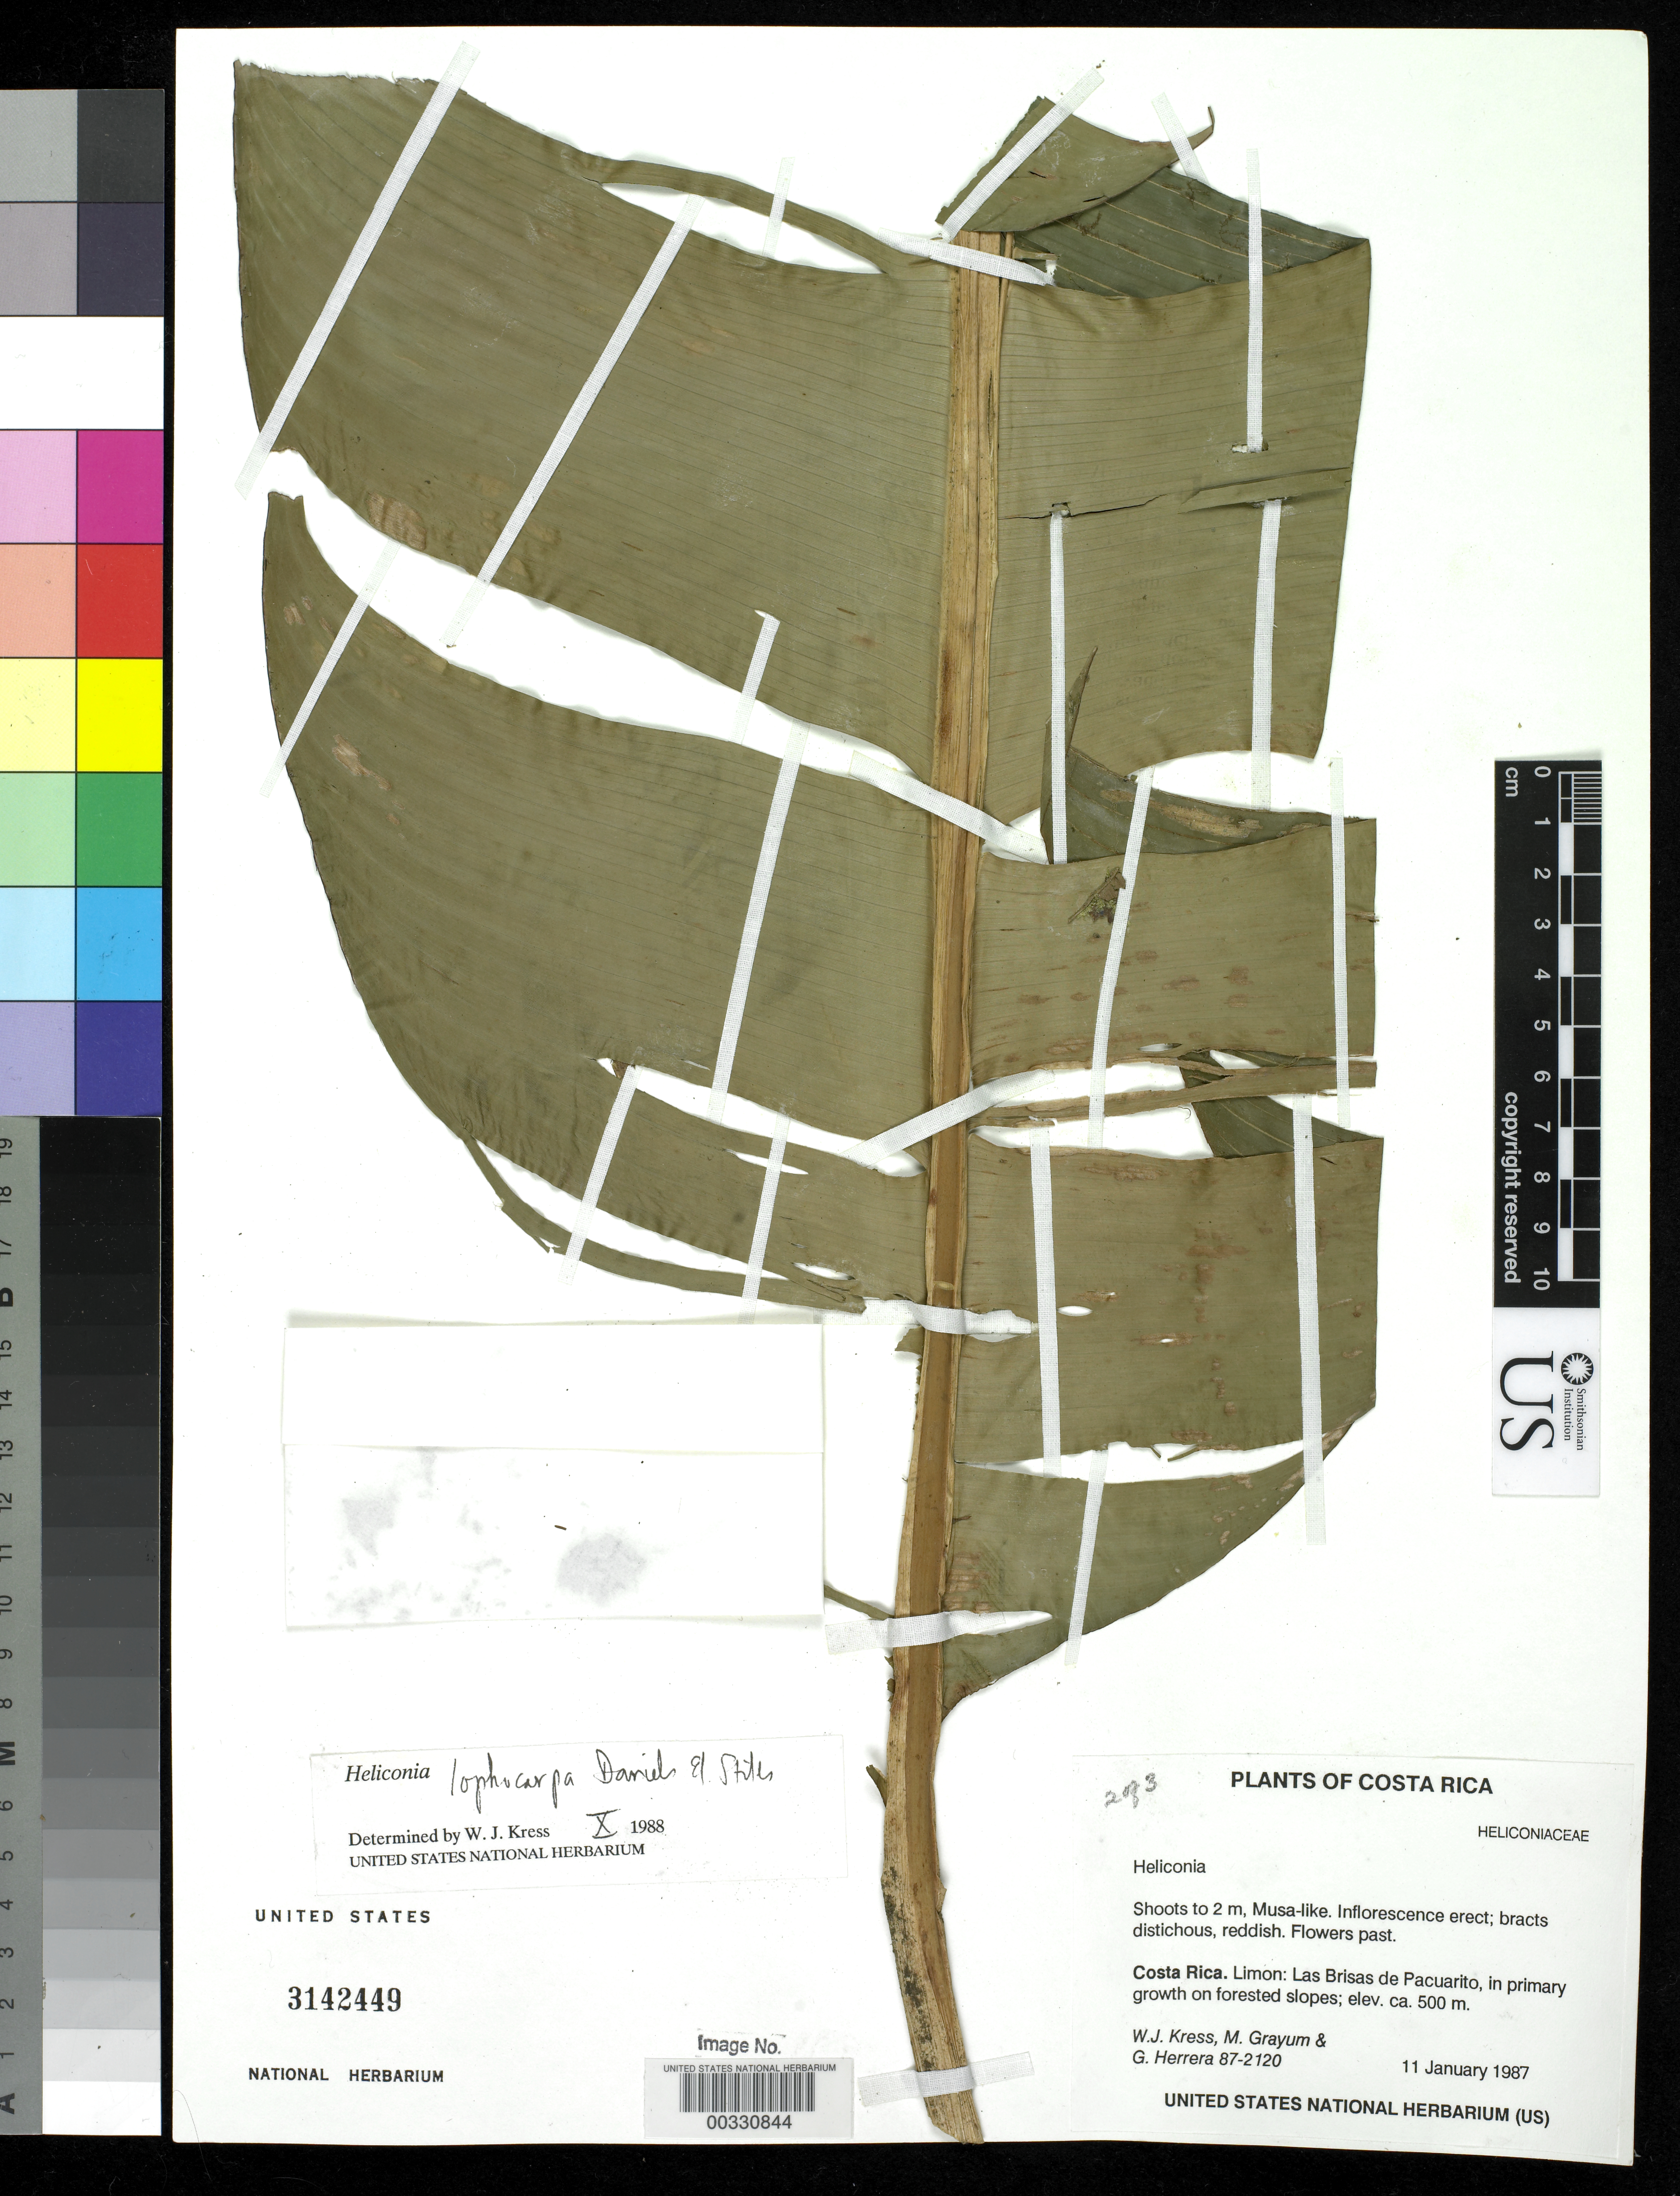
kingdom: Plantae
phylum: Tracheophyta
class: Liliopsida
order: Zingiberales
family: Heliconiaceae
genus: Heliconia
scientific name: Heliconia lophocarpa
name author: G.S. Daniels & F.G. Stiles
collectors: W. J. Kress, M. H. Grayum & G. Herrera Ch.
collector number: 87-2120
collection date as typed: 11 Jan 1987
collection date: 1987-01-11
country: Costa Rica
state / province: Limón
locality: Las brisas de pacuarito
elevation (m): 500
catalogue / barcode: US 3142449